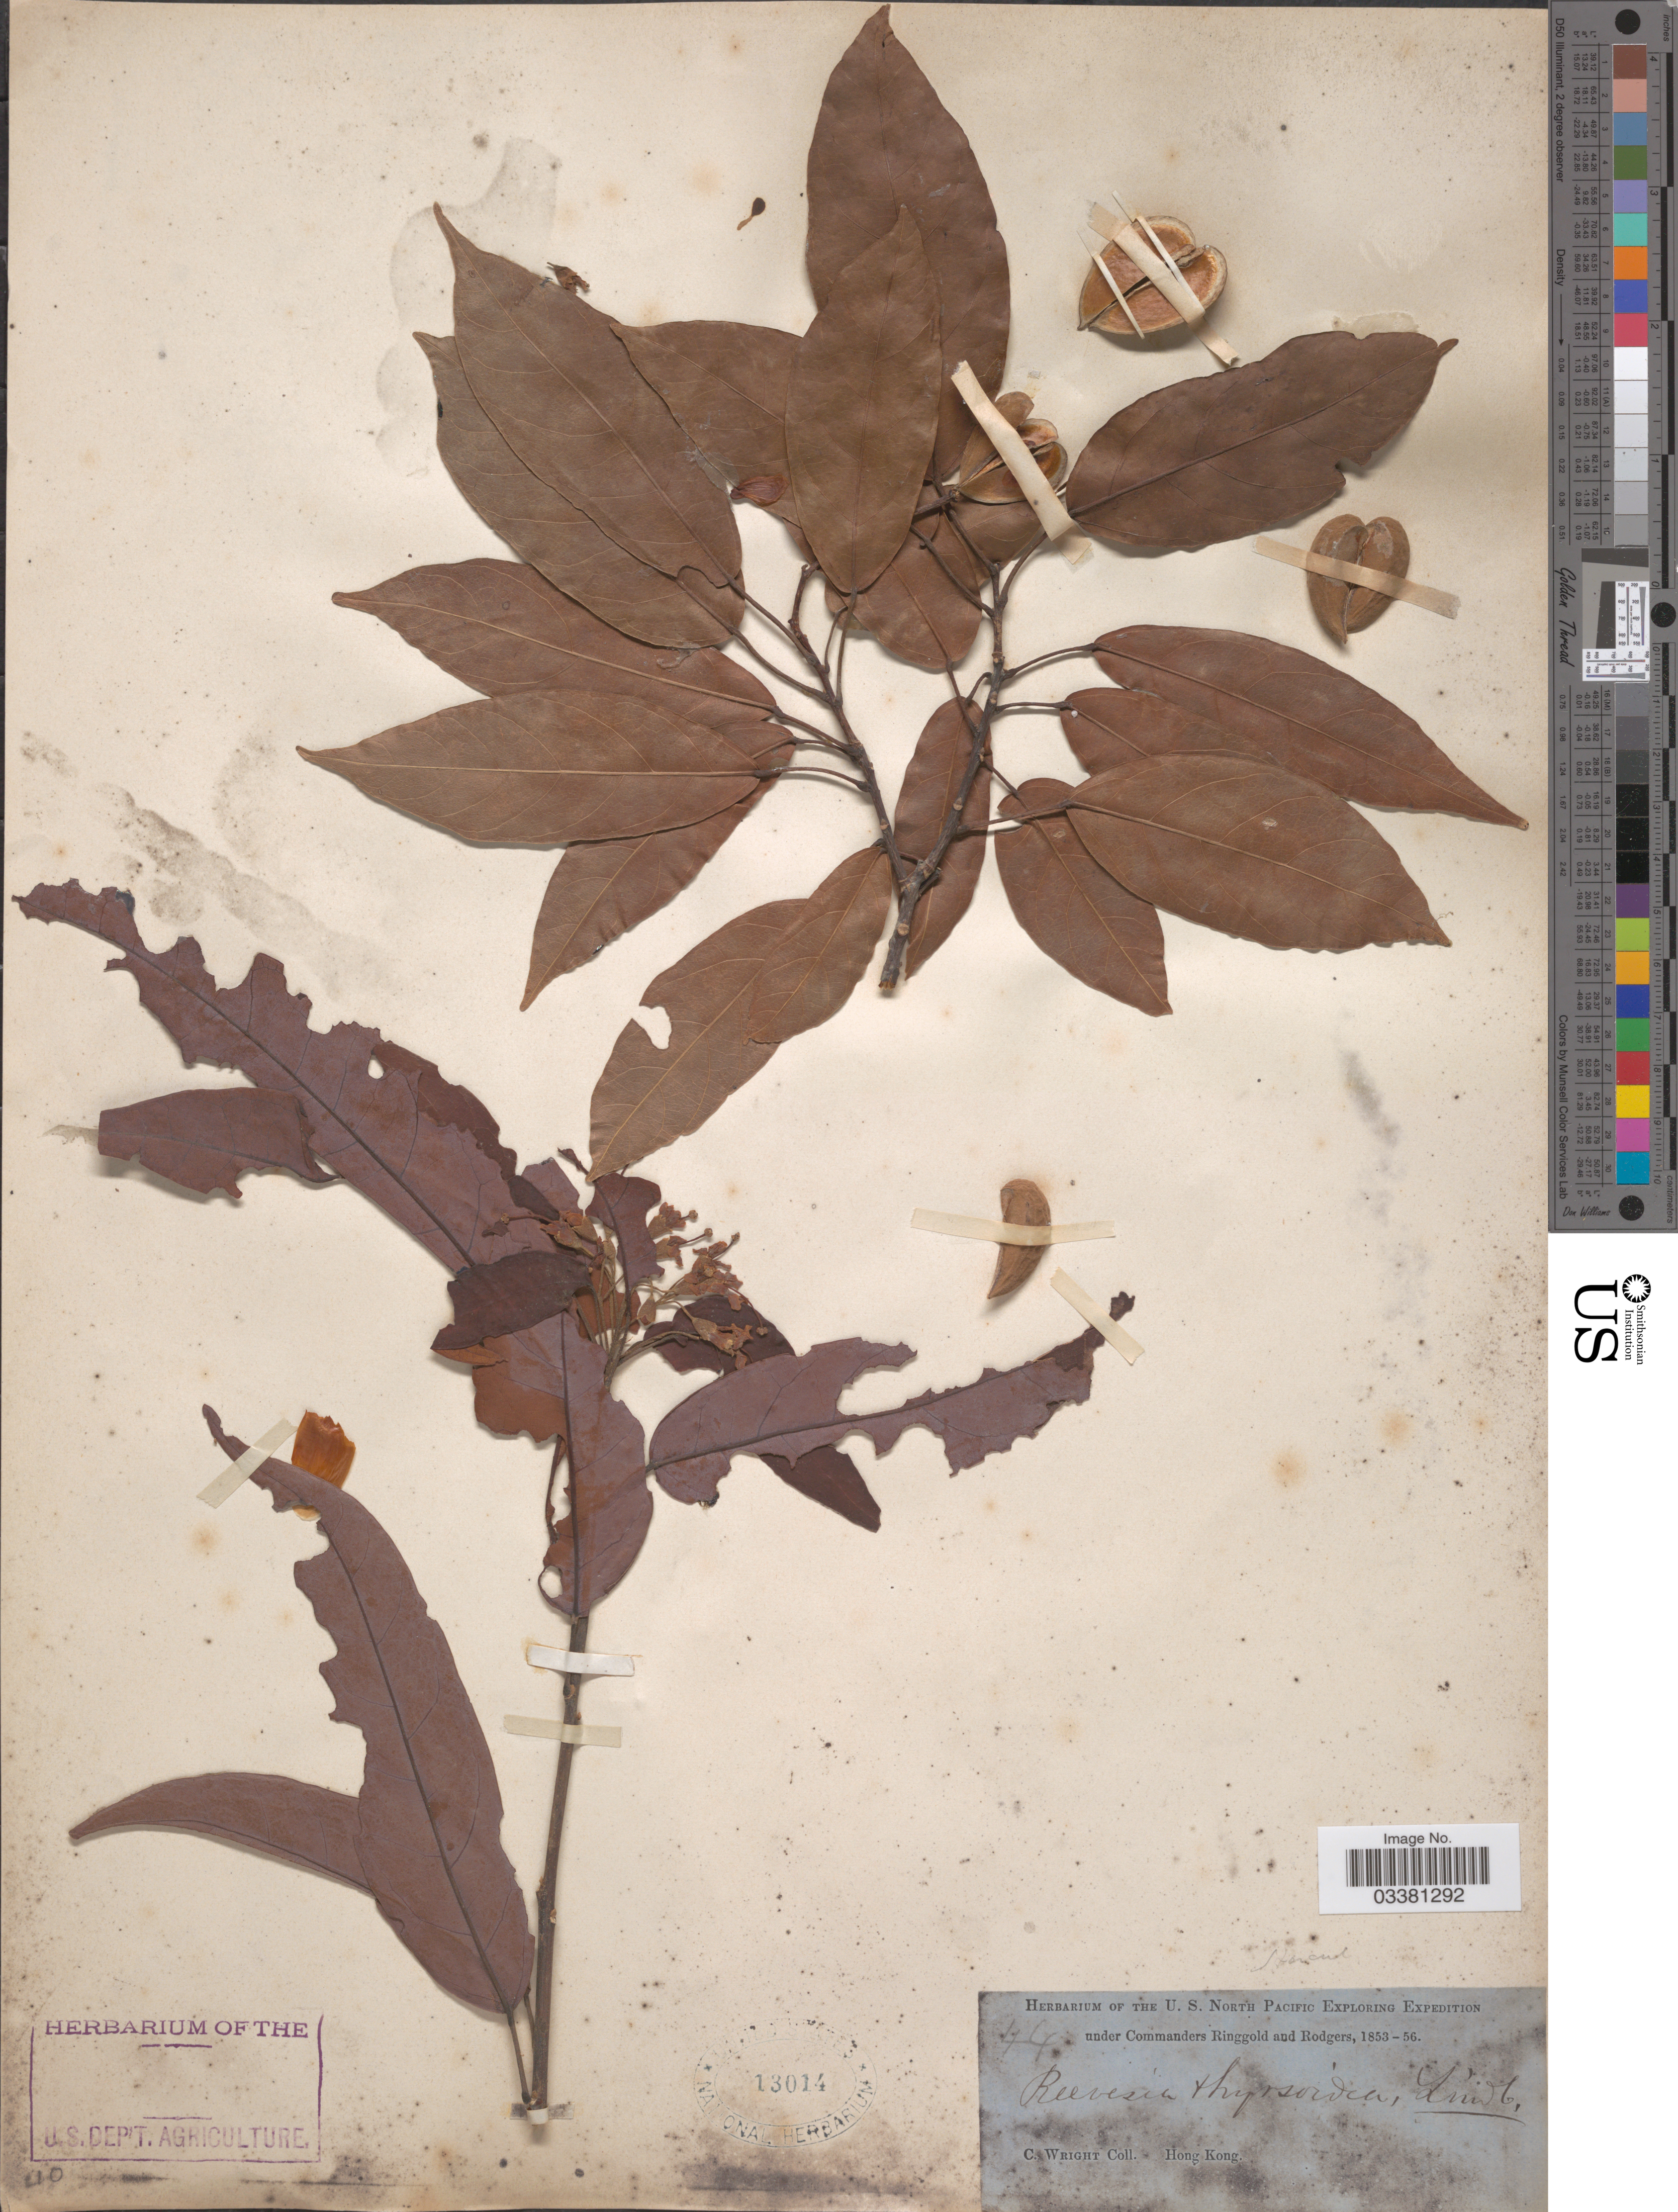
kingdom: Plantae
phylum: Tracheophyta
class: Magnoliopsida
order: Malvales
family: Malvaceae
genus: Reevesia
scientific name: Reevesia sp.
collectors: C. Wright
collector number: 44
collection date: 1853/1856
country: China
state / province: Hong Kong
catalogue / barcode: US 13014